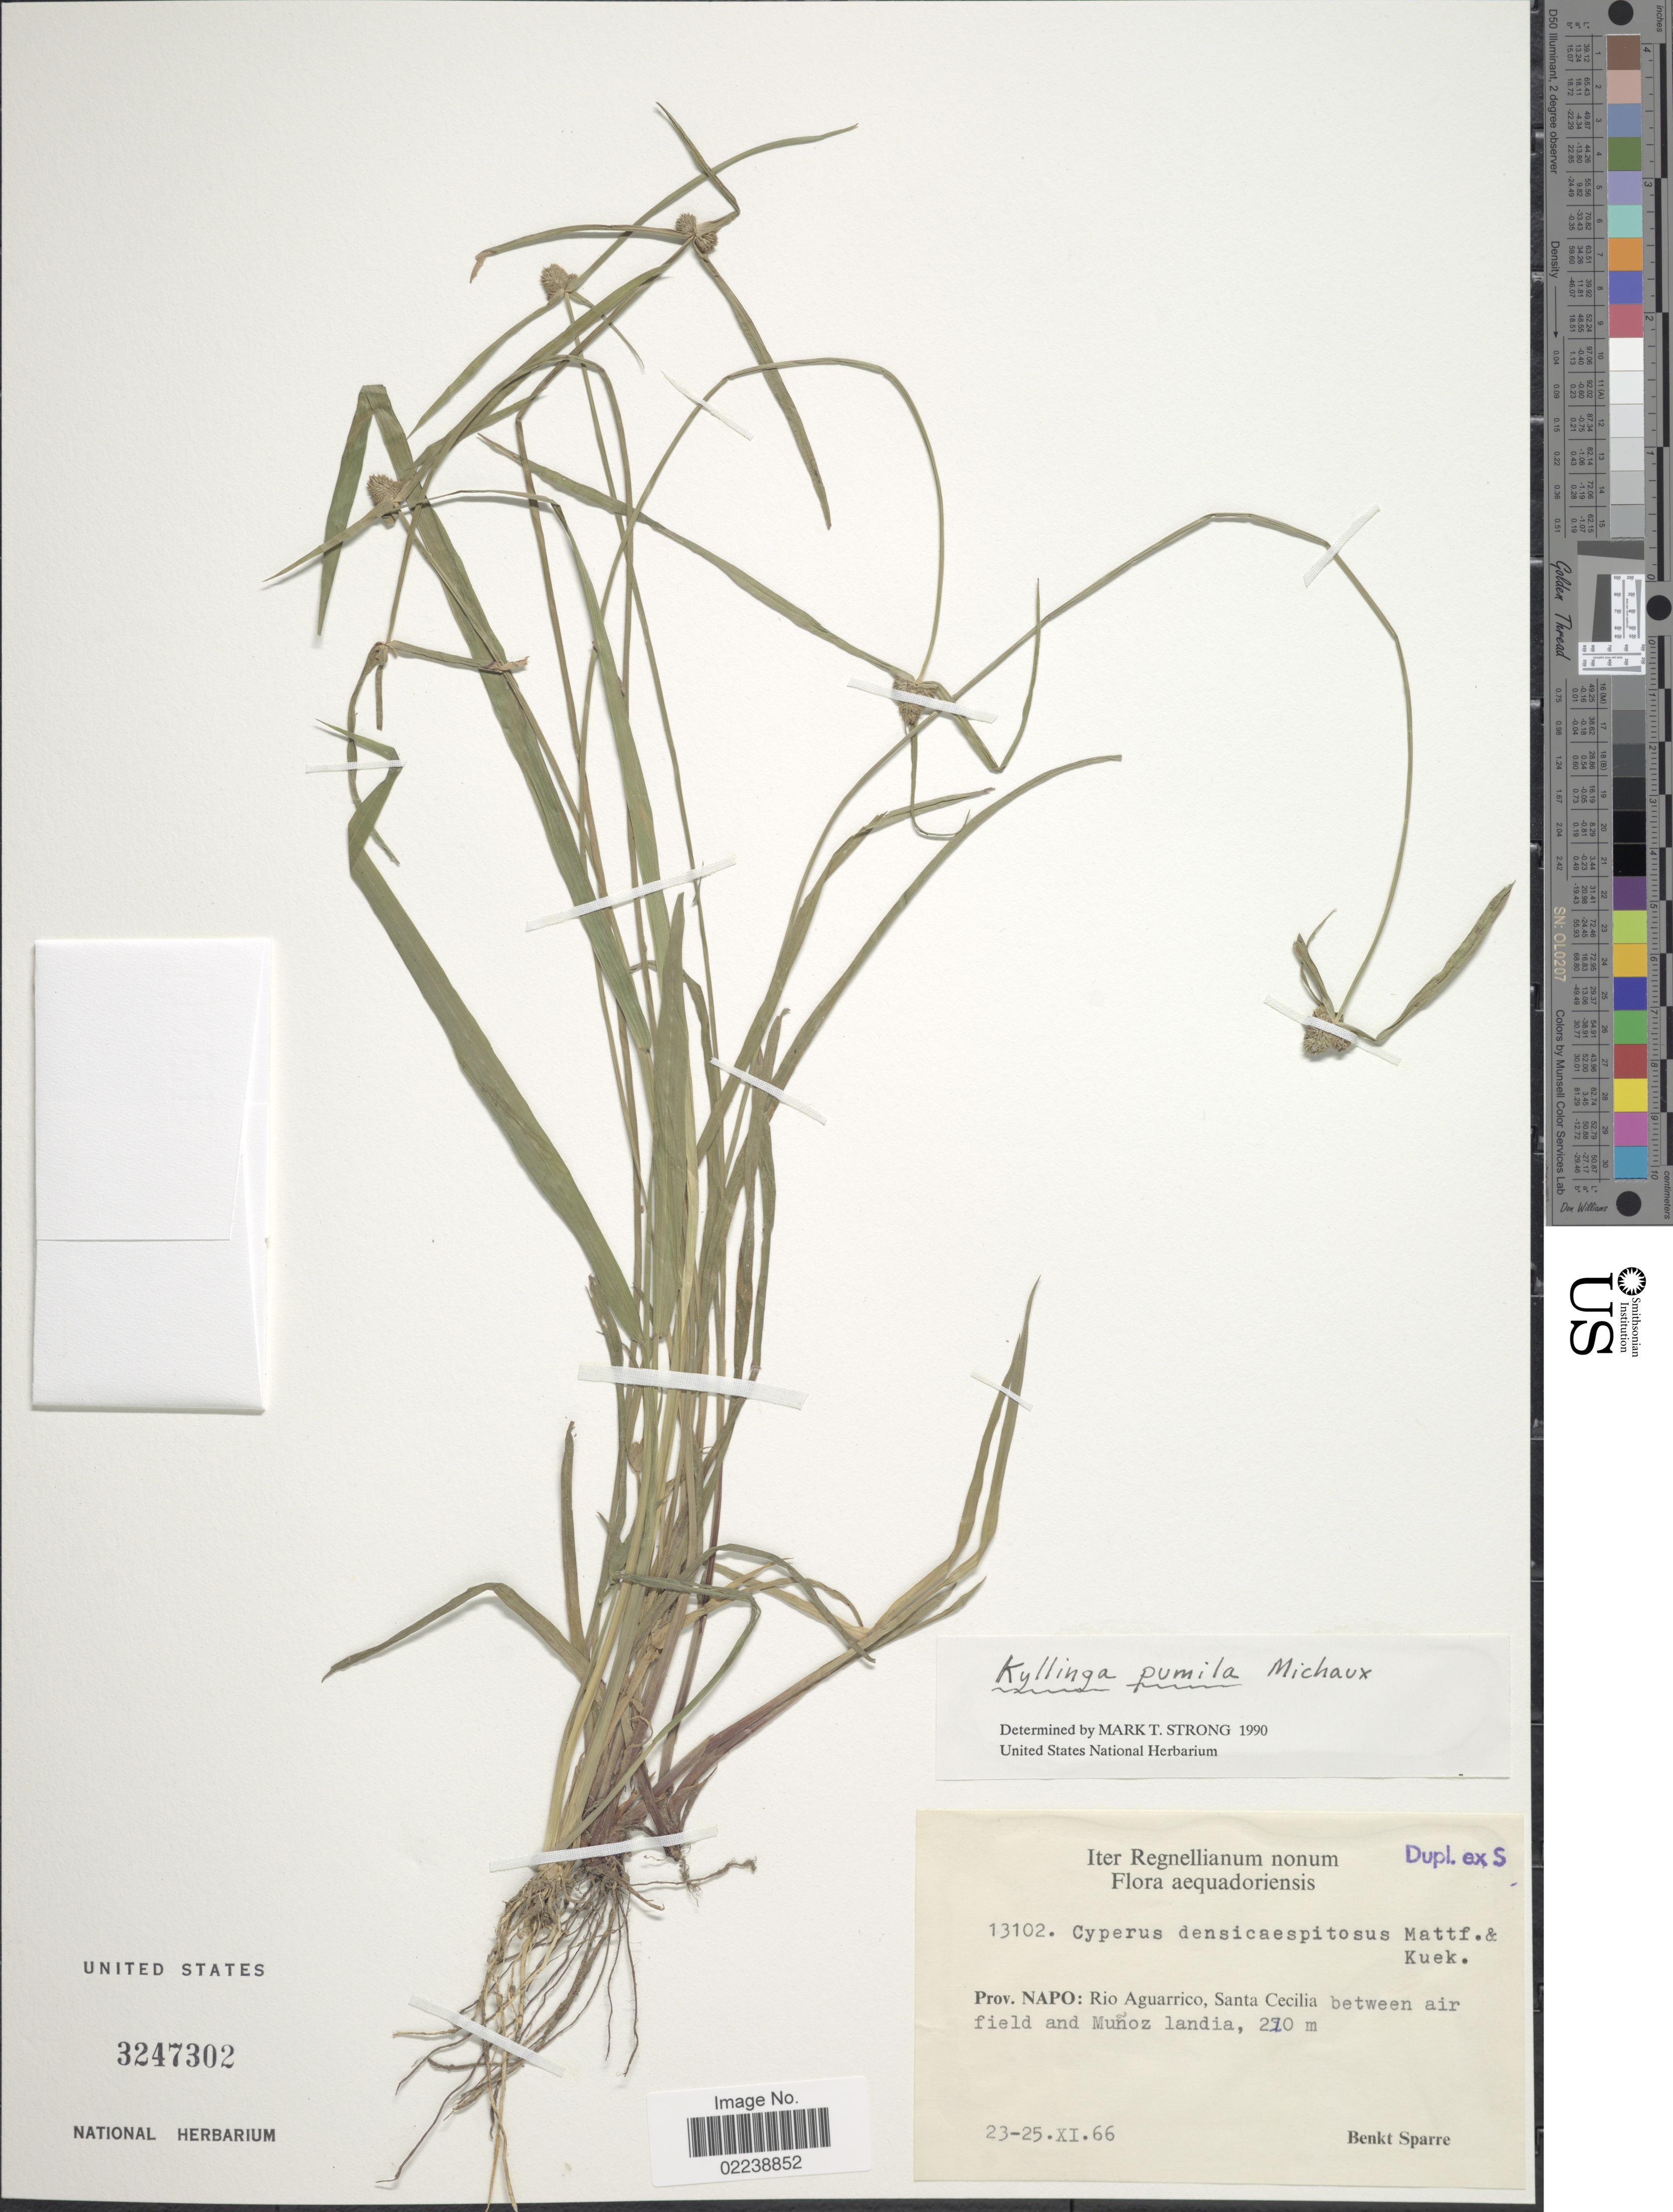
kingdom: Plantae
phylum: Tracheophyta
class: Liliopsida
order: Poales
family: Cyperaceae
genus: Cyperus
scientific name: Cyperus hortensis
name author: (Salzm. ex Steud.) Dorr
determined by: Strong, Mark T., (BOT), Smithsonian Institution - National Museum of Natural History (UNITED STATES)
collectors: B. Sparre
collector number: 13102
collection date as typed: Transcribed d/m/y: 23/11/66 to 25/11/66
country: Ecuador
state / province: Napo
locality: Rio Aguarrico, Santa Cecilia between air field and Munoz landia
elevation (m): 270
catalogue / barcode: US 3247302